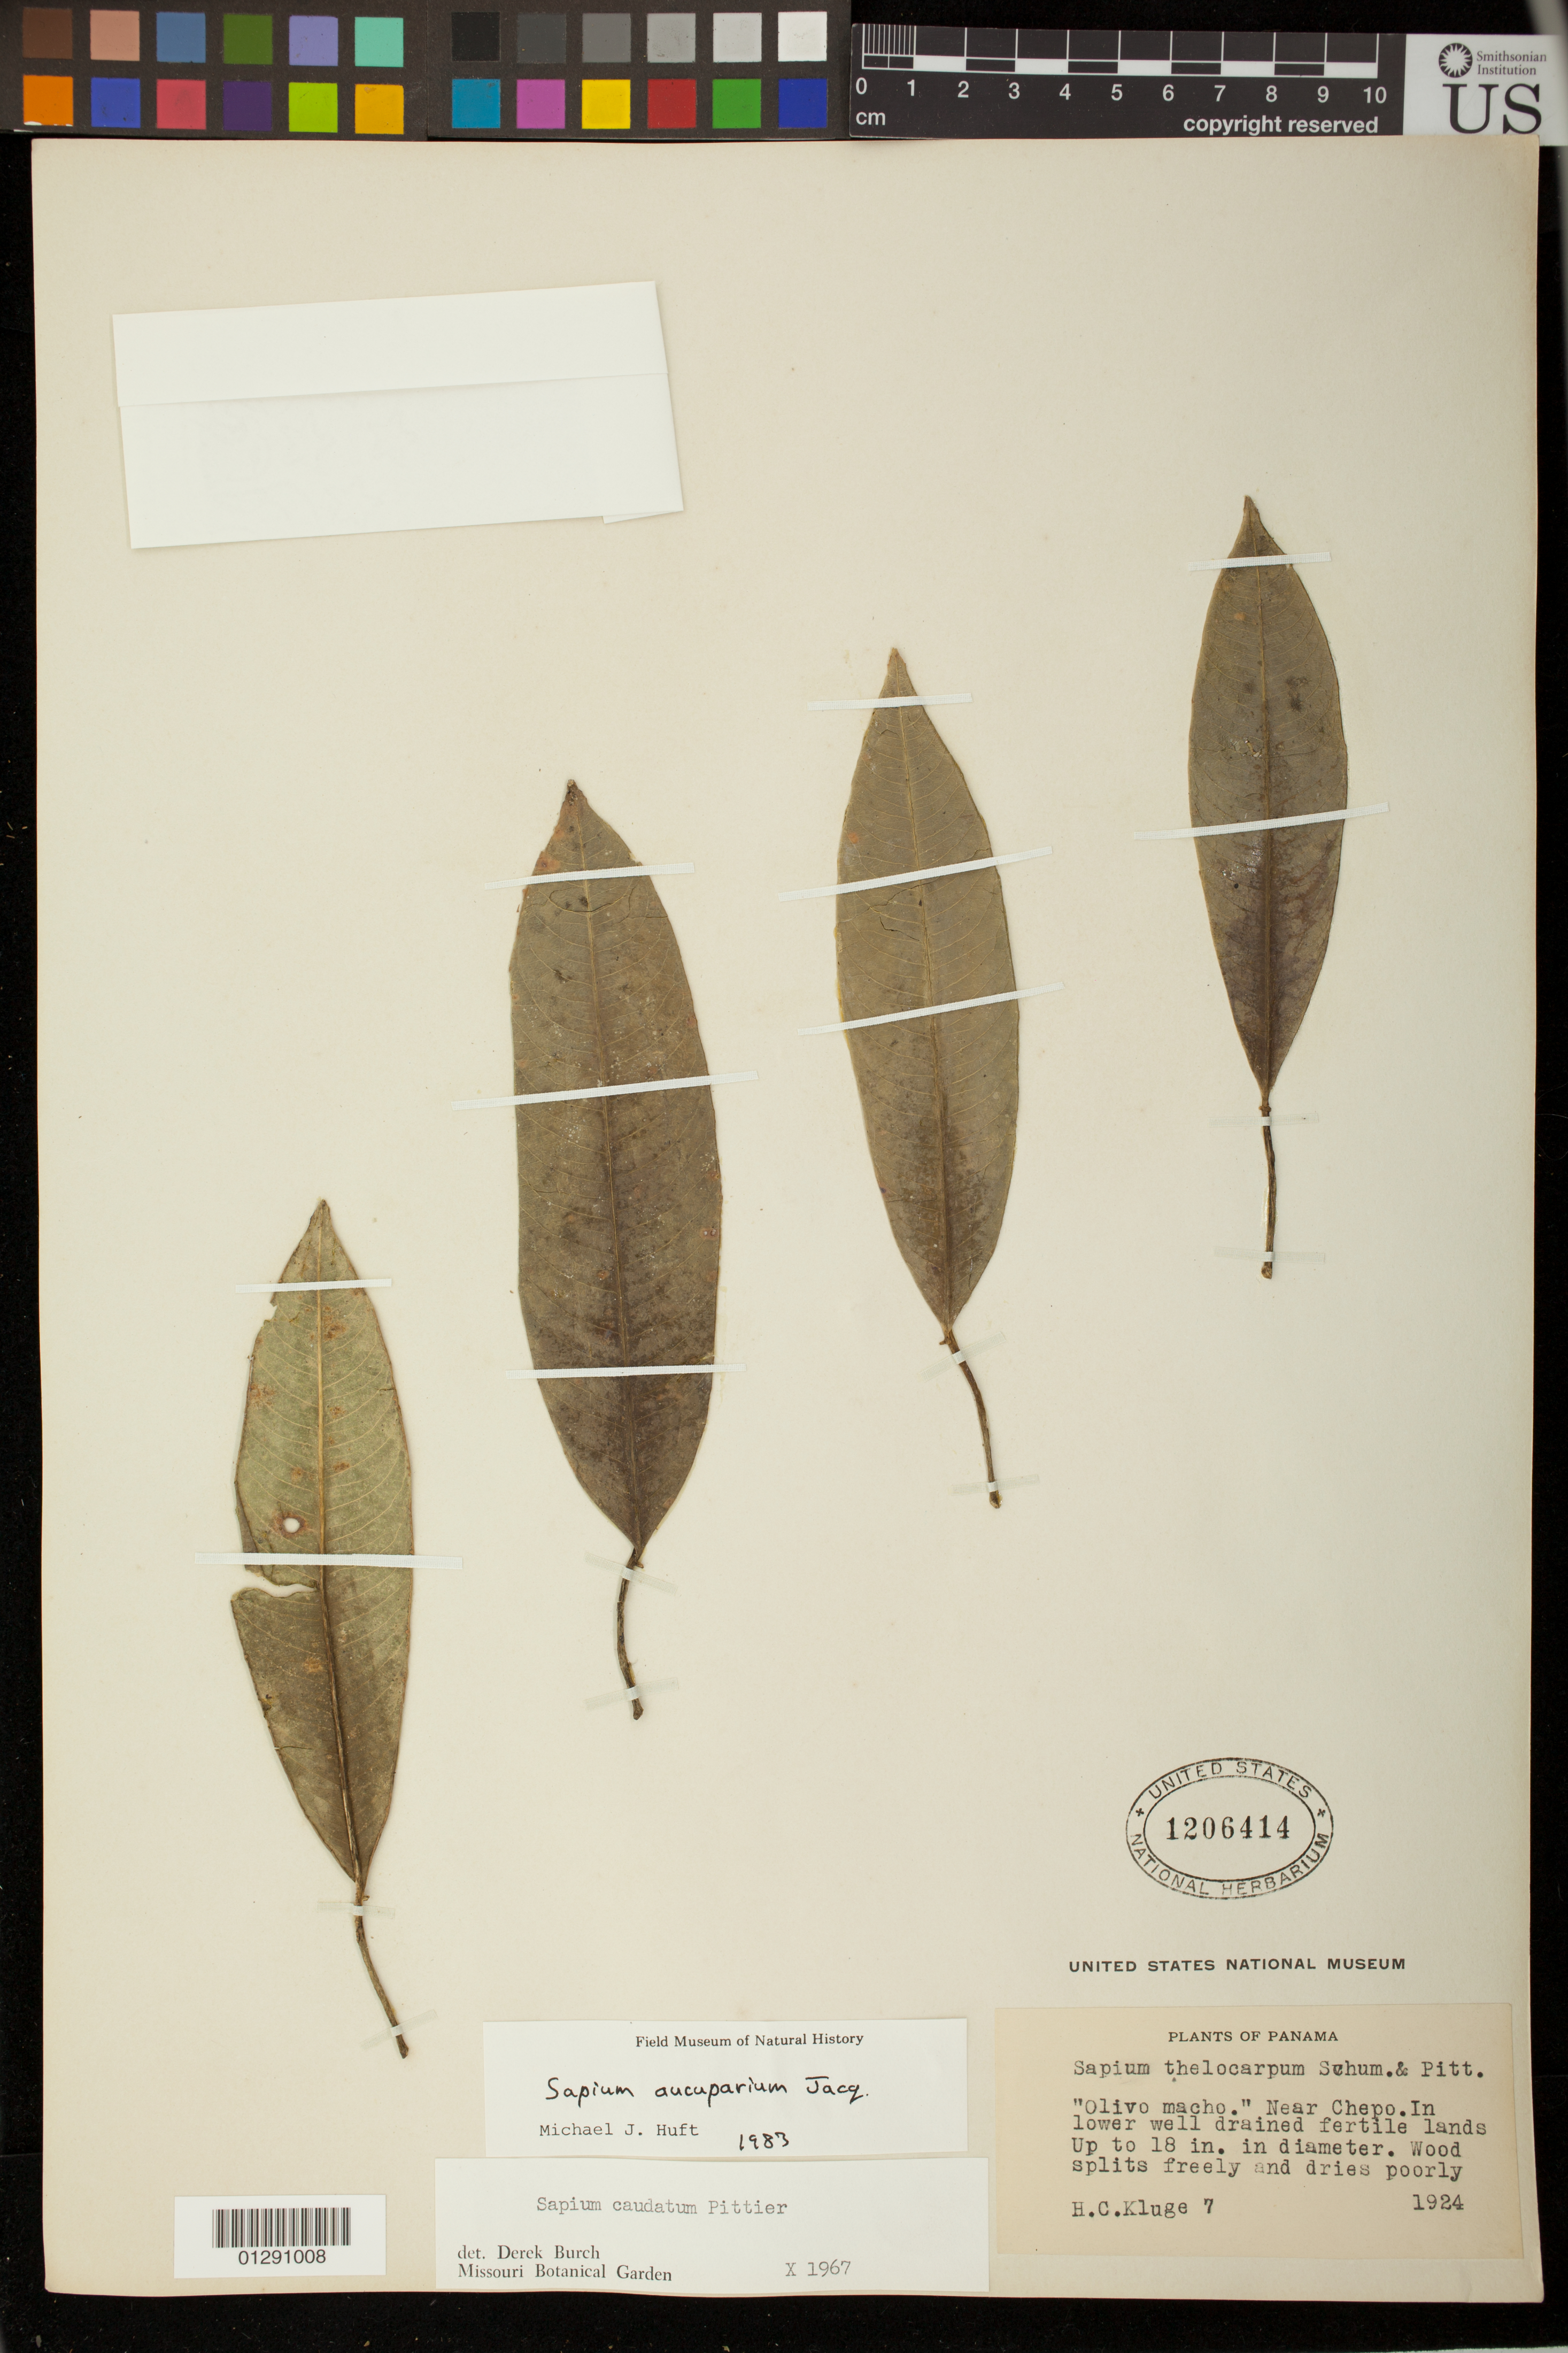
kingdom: Plantae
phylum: Tracheophyta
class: Magnoliopsida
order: Malpighiales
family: Euphorbiaceae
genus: Sapium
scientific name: Sapium aucuparium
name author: Jacq.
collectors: H. C. Kluge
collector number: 7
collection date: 1924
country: Panama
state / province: Panamá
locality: Near Chepo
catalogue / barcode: US 1206414